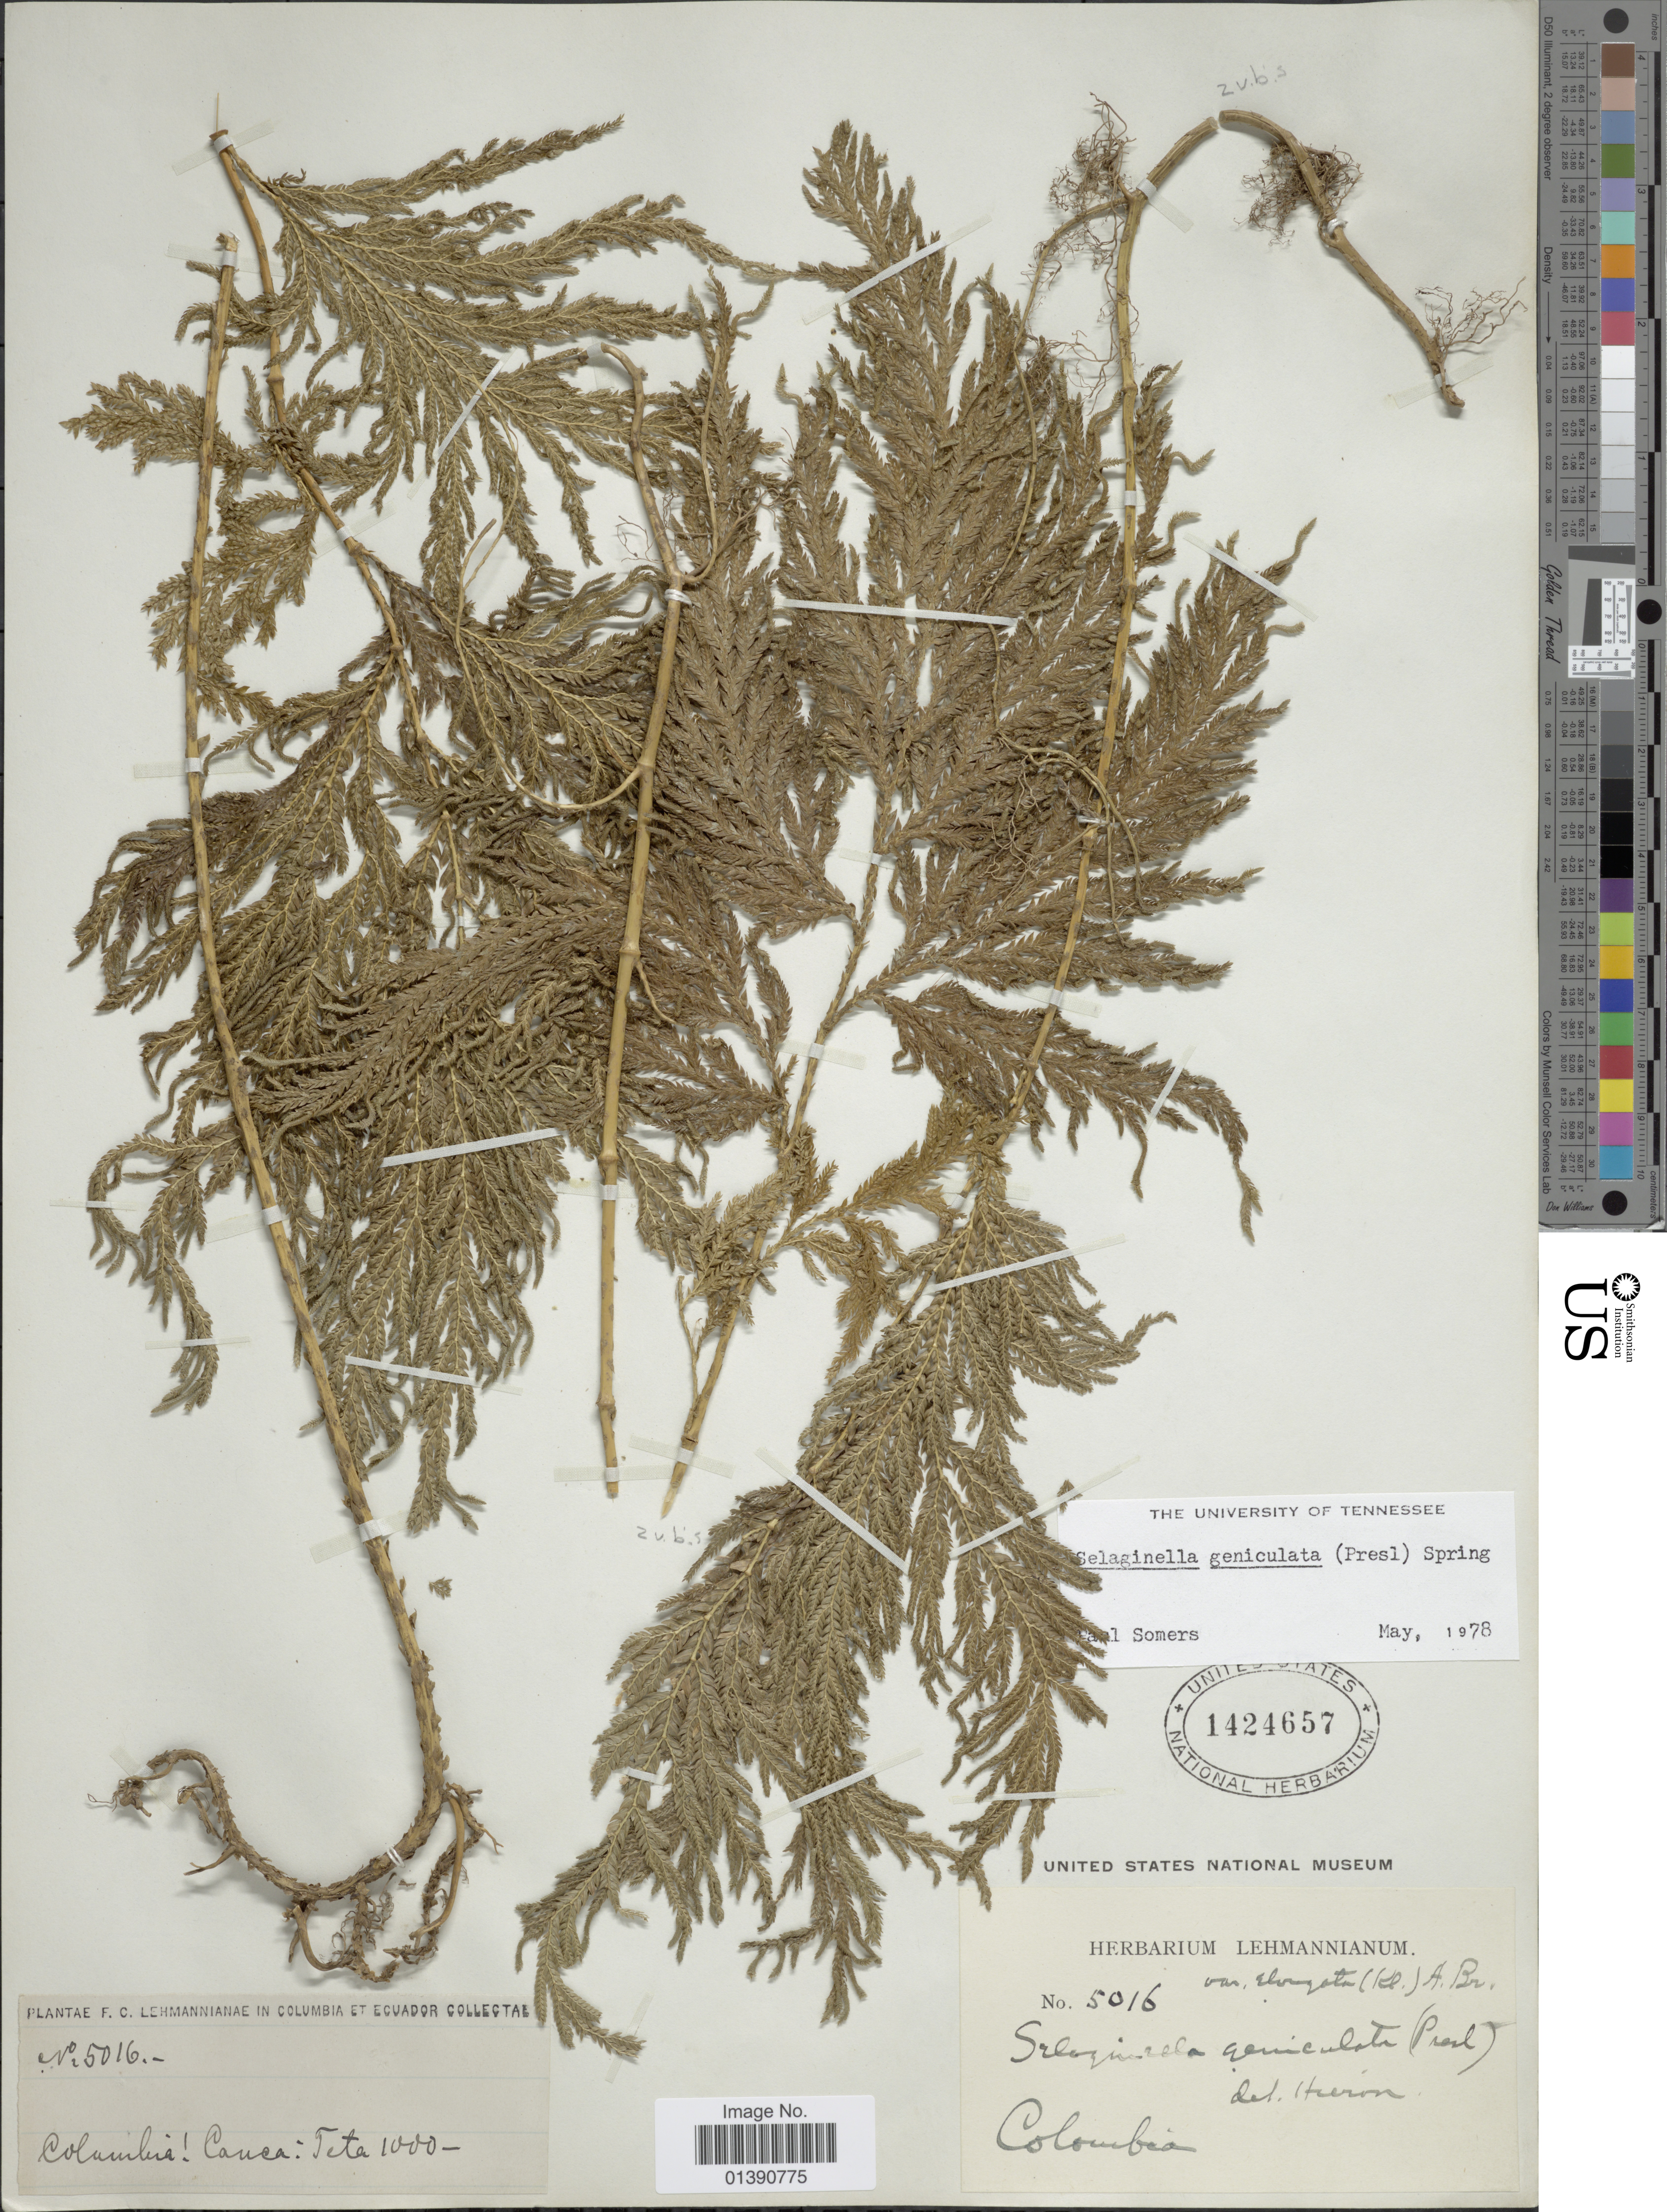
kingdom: Plantae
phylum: Tracheophyta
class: Lycopodiopsida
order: Selaginellales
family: Selaginellaceae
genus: Selaginella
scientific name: Selaginella geniculata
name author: (C. Presl) Spring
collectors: F. C. Lehmann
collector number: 5016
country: Colombia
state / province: Cauca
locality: Teta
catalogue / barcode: US 1424657